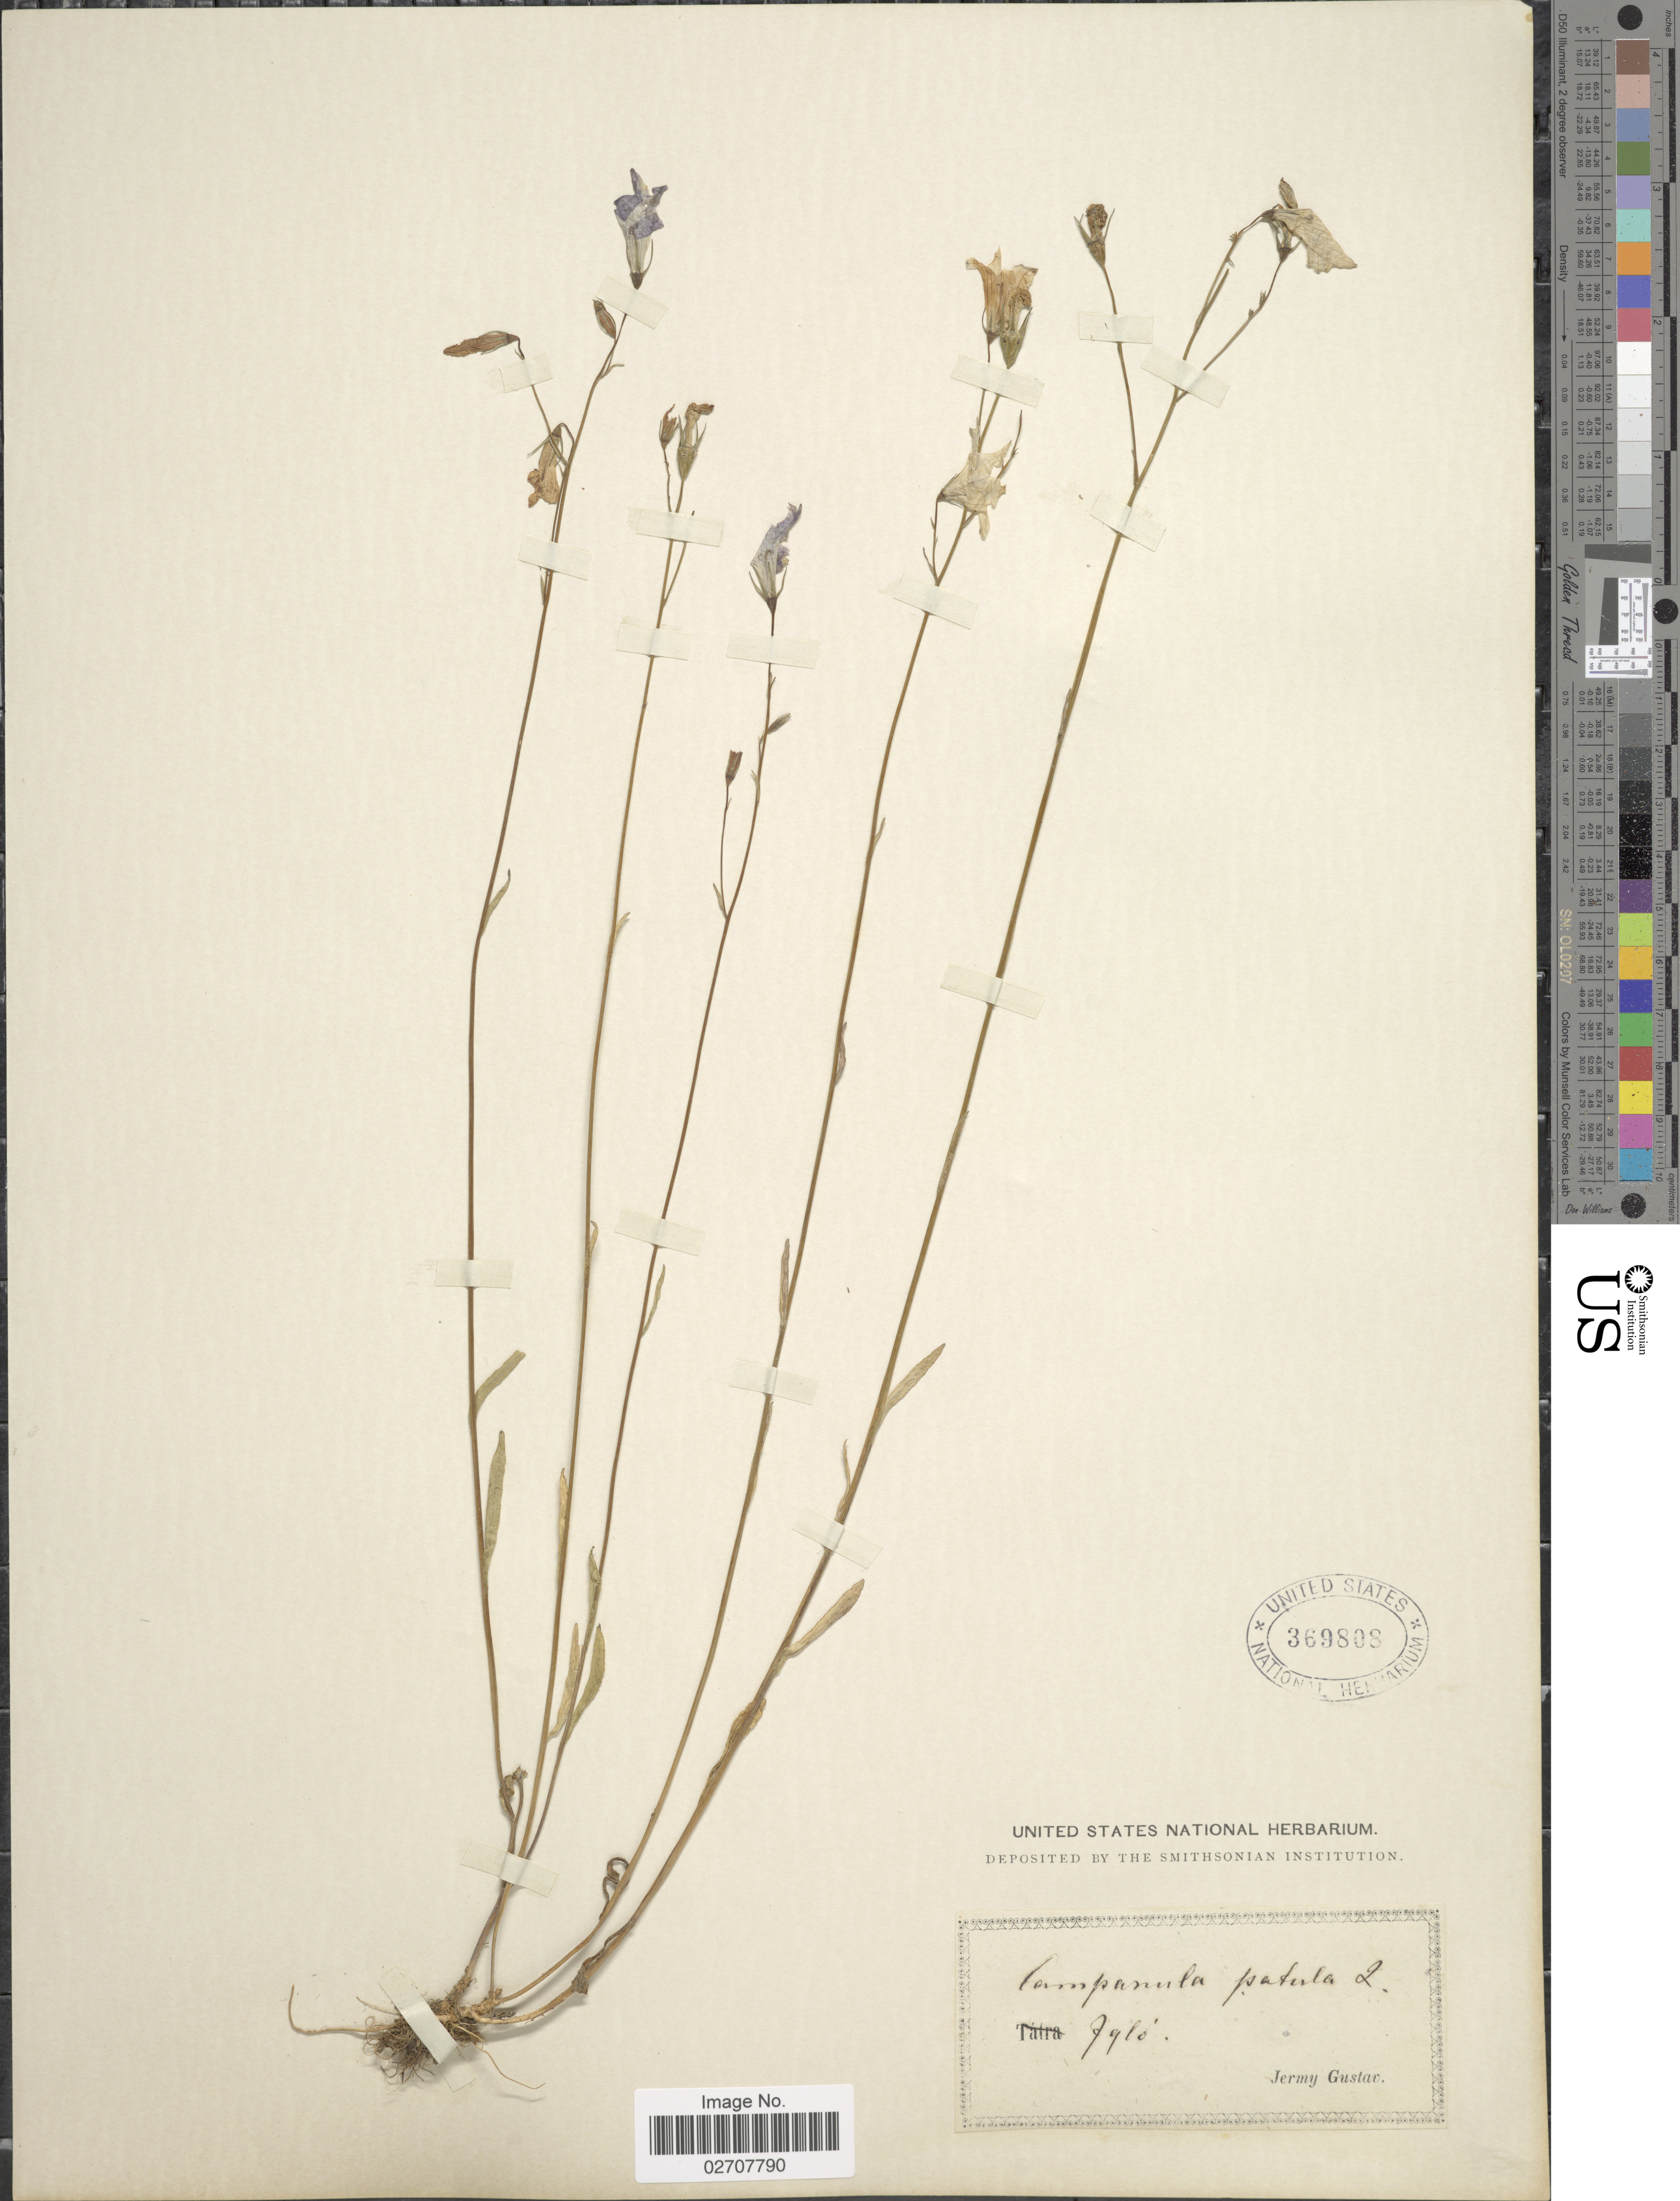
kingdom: Plantae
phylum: Tracheophyta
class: Magnoliopsida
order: Asterales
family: Campanulaceae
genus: Campanula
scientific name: Campanula patula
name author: L.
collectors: G. Jermy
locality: Iglo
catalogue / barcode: US 369808